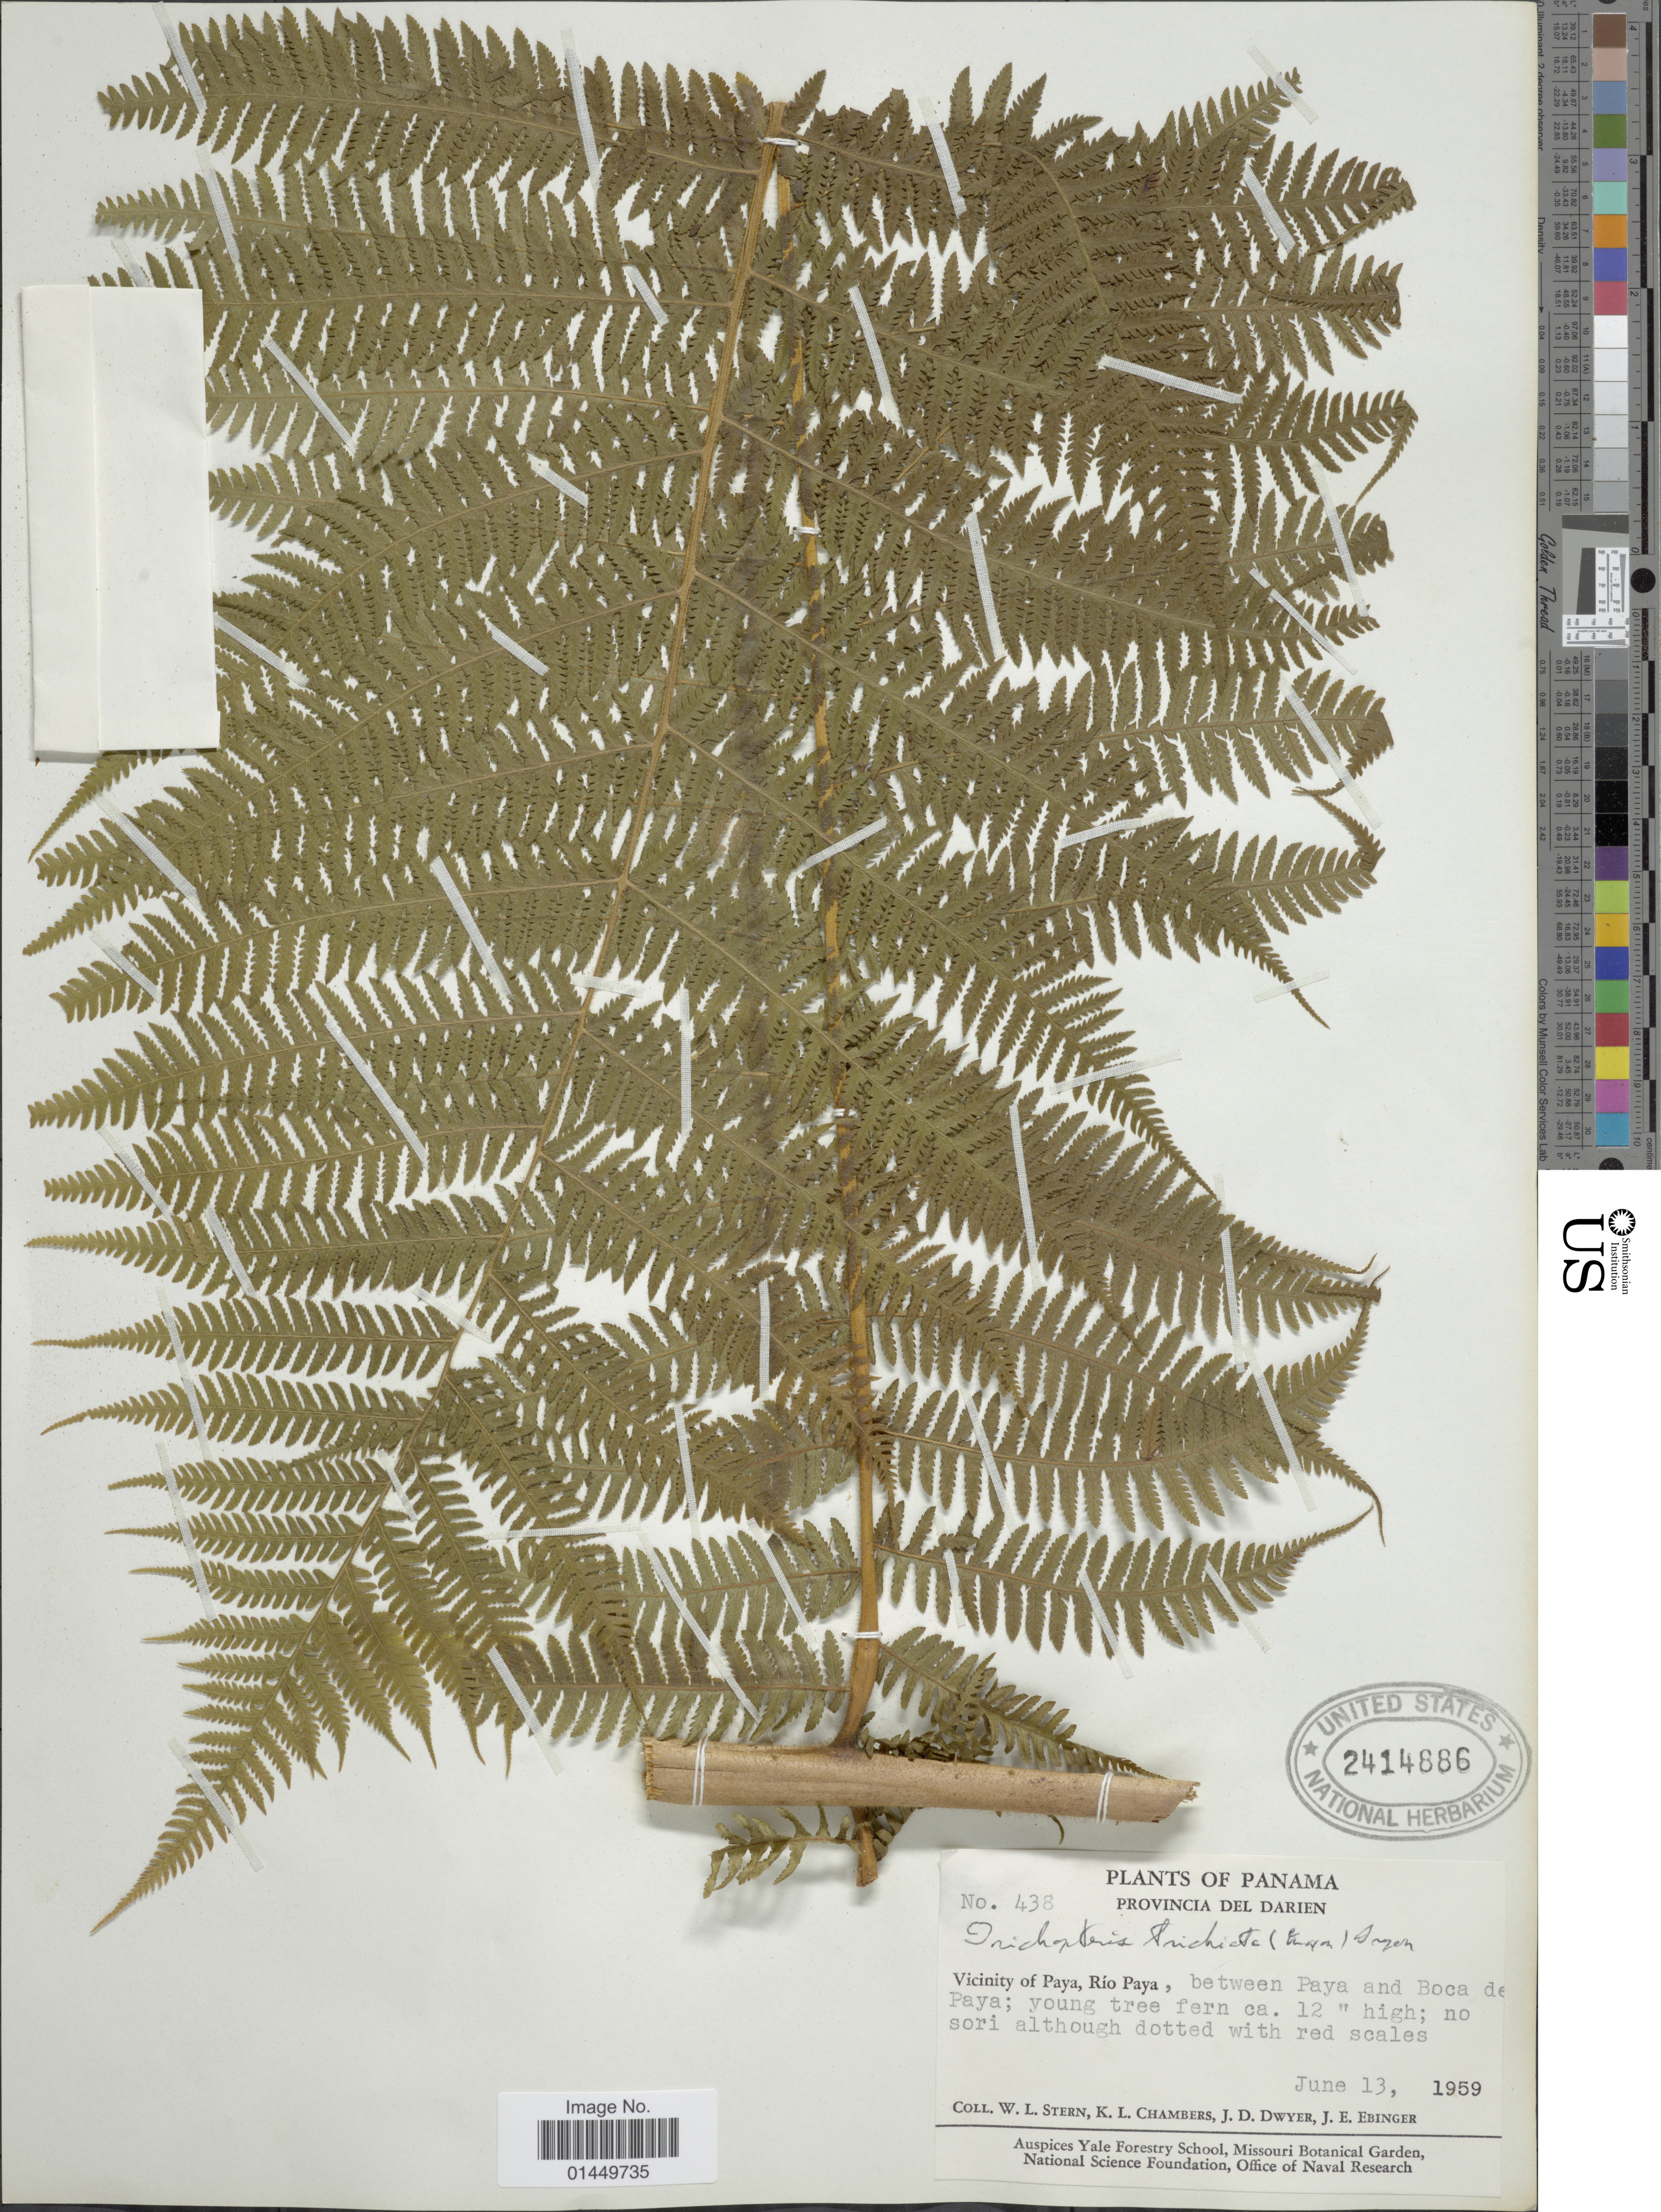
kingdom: Plantae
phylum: Tracheophyta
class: Polypodiopsida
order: Cyatheales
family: Cyatheaceae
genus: Cyathea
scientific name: Cyathea trichiata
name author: (Maxon) Domin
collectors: W. L. Stern, K. Chambers, J. D. Dwyer & J. Ebinger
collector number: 438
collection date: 1959-06-13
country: Panama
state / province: Darién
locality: Provincia del Darien, Vicinity of Paya, Rio Raya, between Paya and Boca and Paya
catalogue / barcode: US 2414886